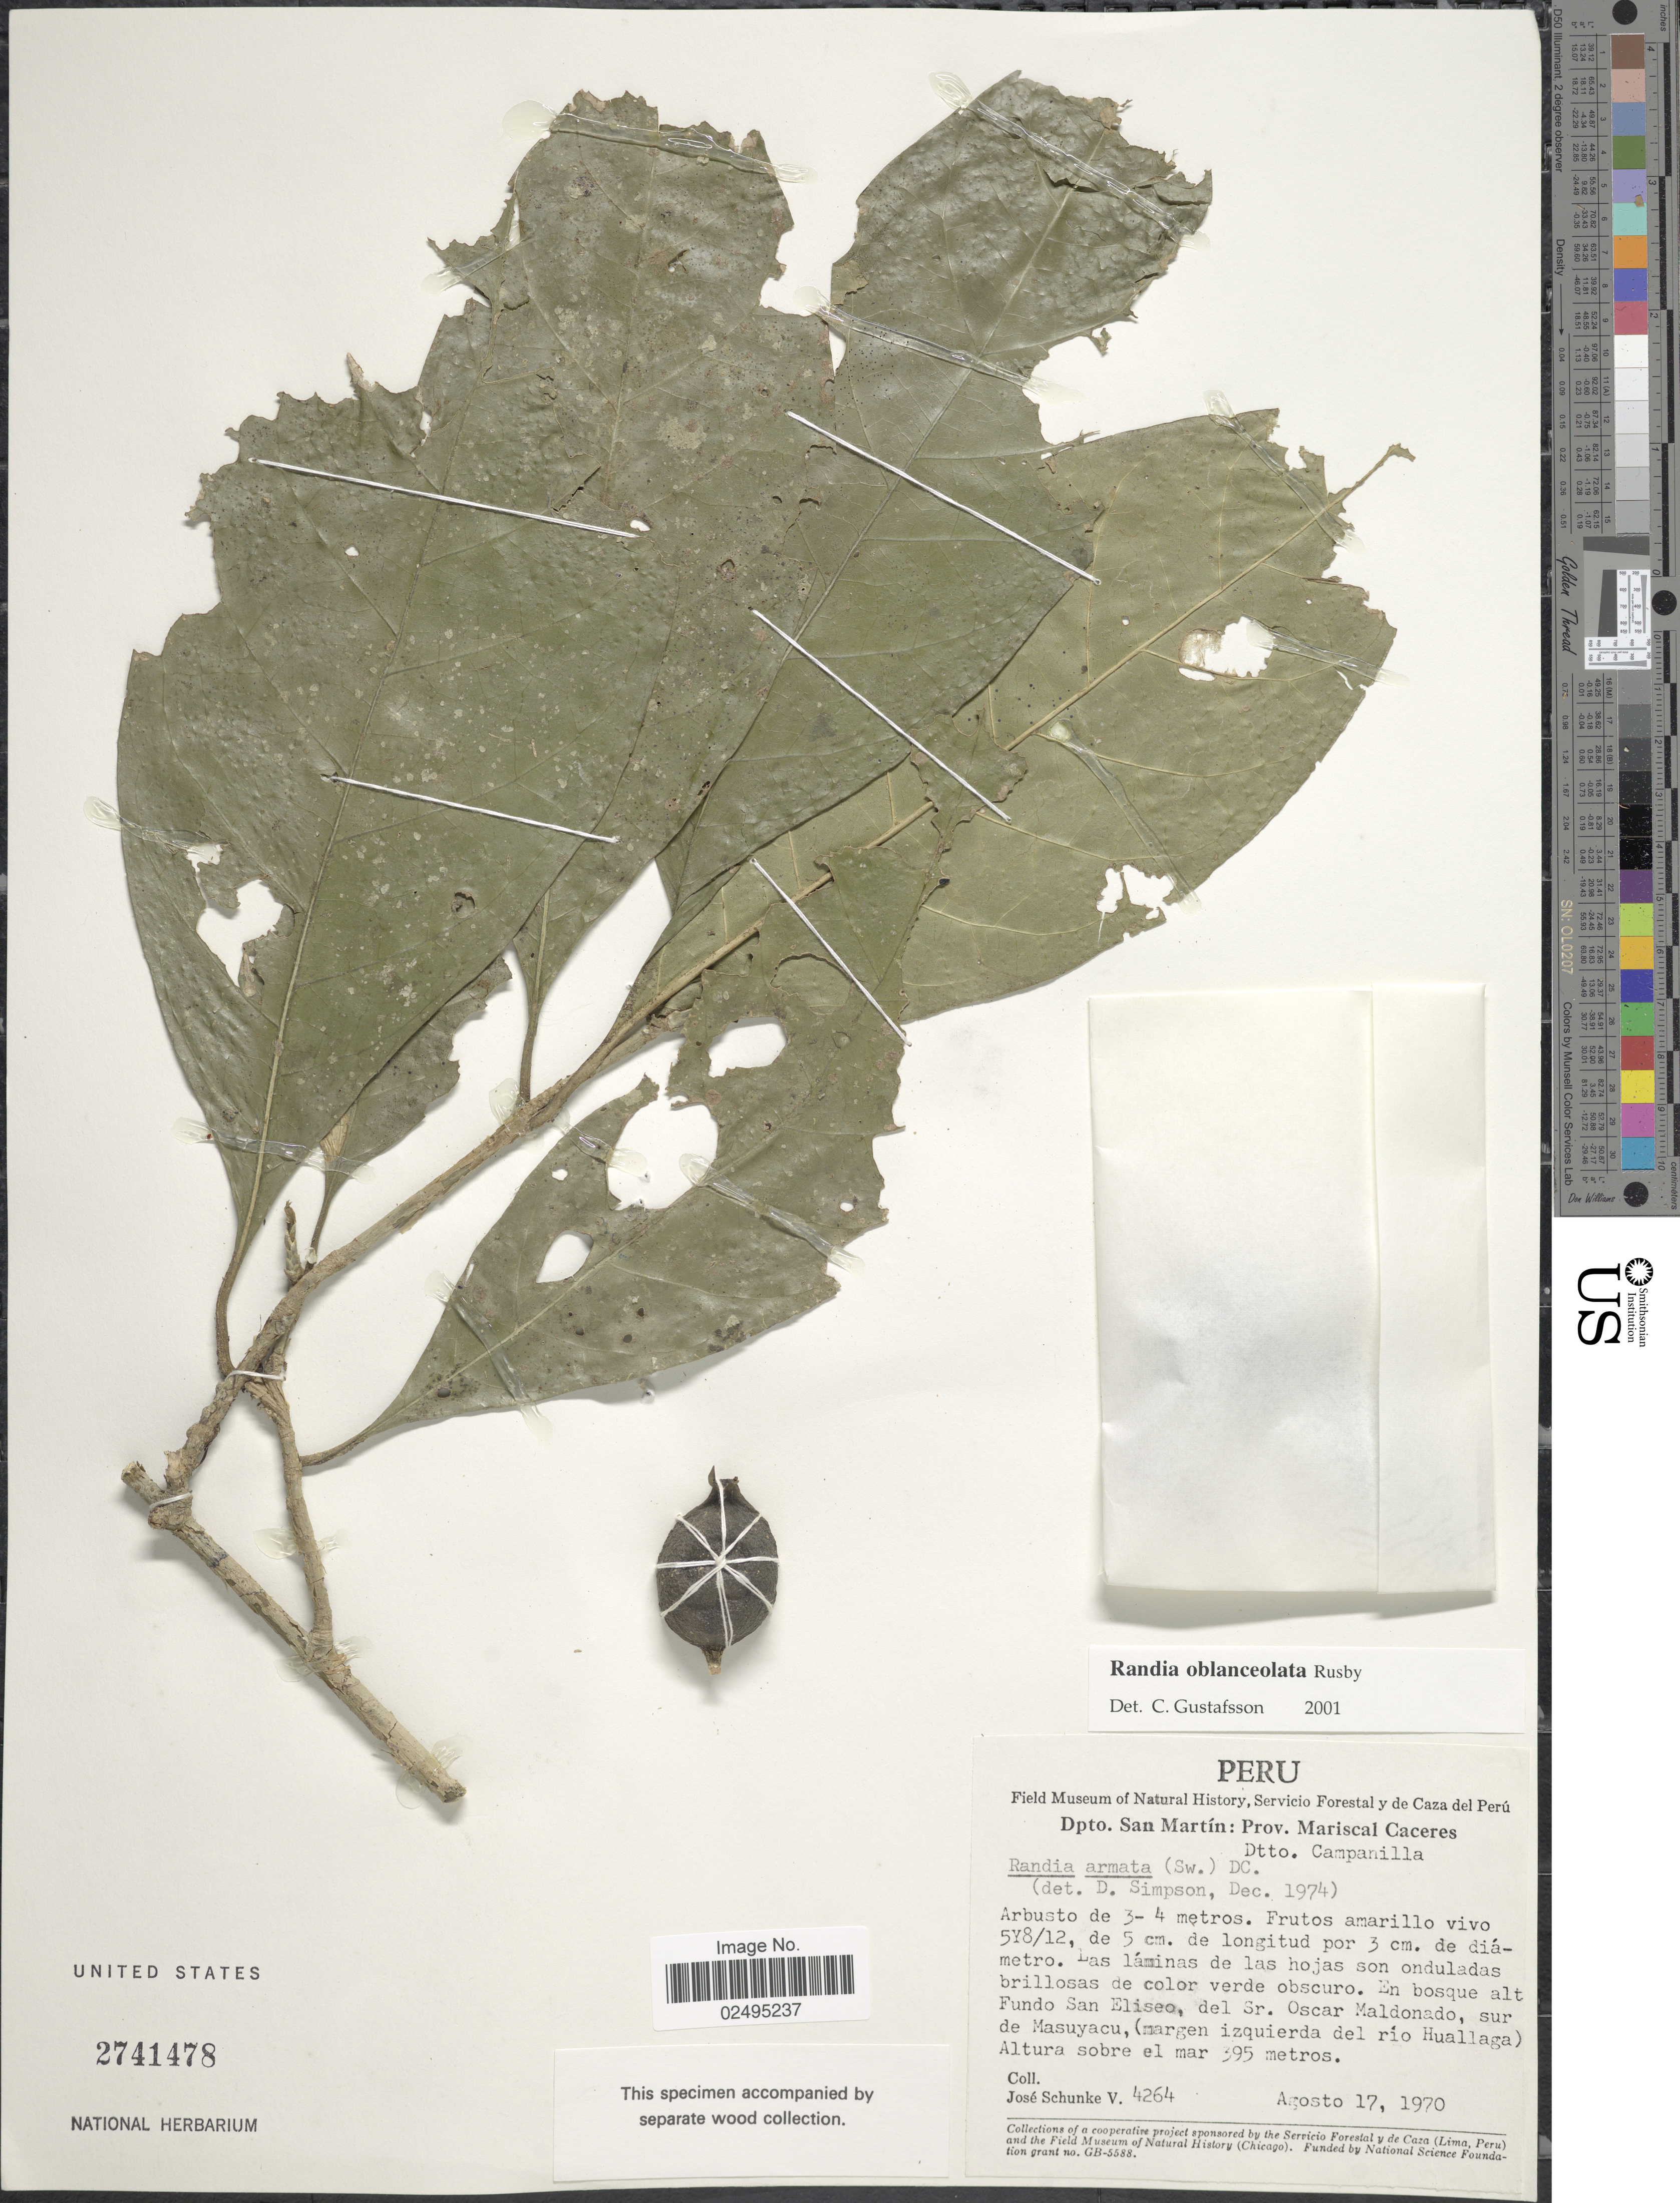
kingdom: Plantae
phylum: Tracheophyta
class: Magnoliopsida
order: Gentianales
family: Rubiaceae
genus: Randia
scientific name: Randia oblanceolata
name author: Rusby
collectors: J. Schunke Vigo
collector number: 4264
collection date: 1970-08-17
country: Peru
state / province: San Martín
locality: Dpto. San Martin, Prov. Mariscal Caceres, Dtto. Campanilla, Fundo San Elisco, del Sr. Oscar Maldonado sur de Masuyacu(margen izquierda del rio Huallaga)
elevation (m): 395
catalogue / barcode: US 2741478